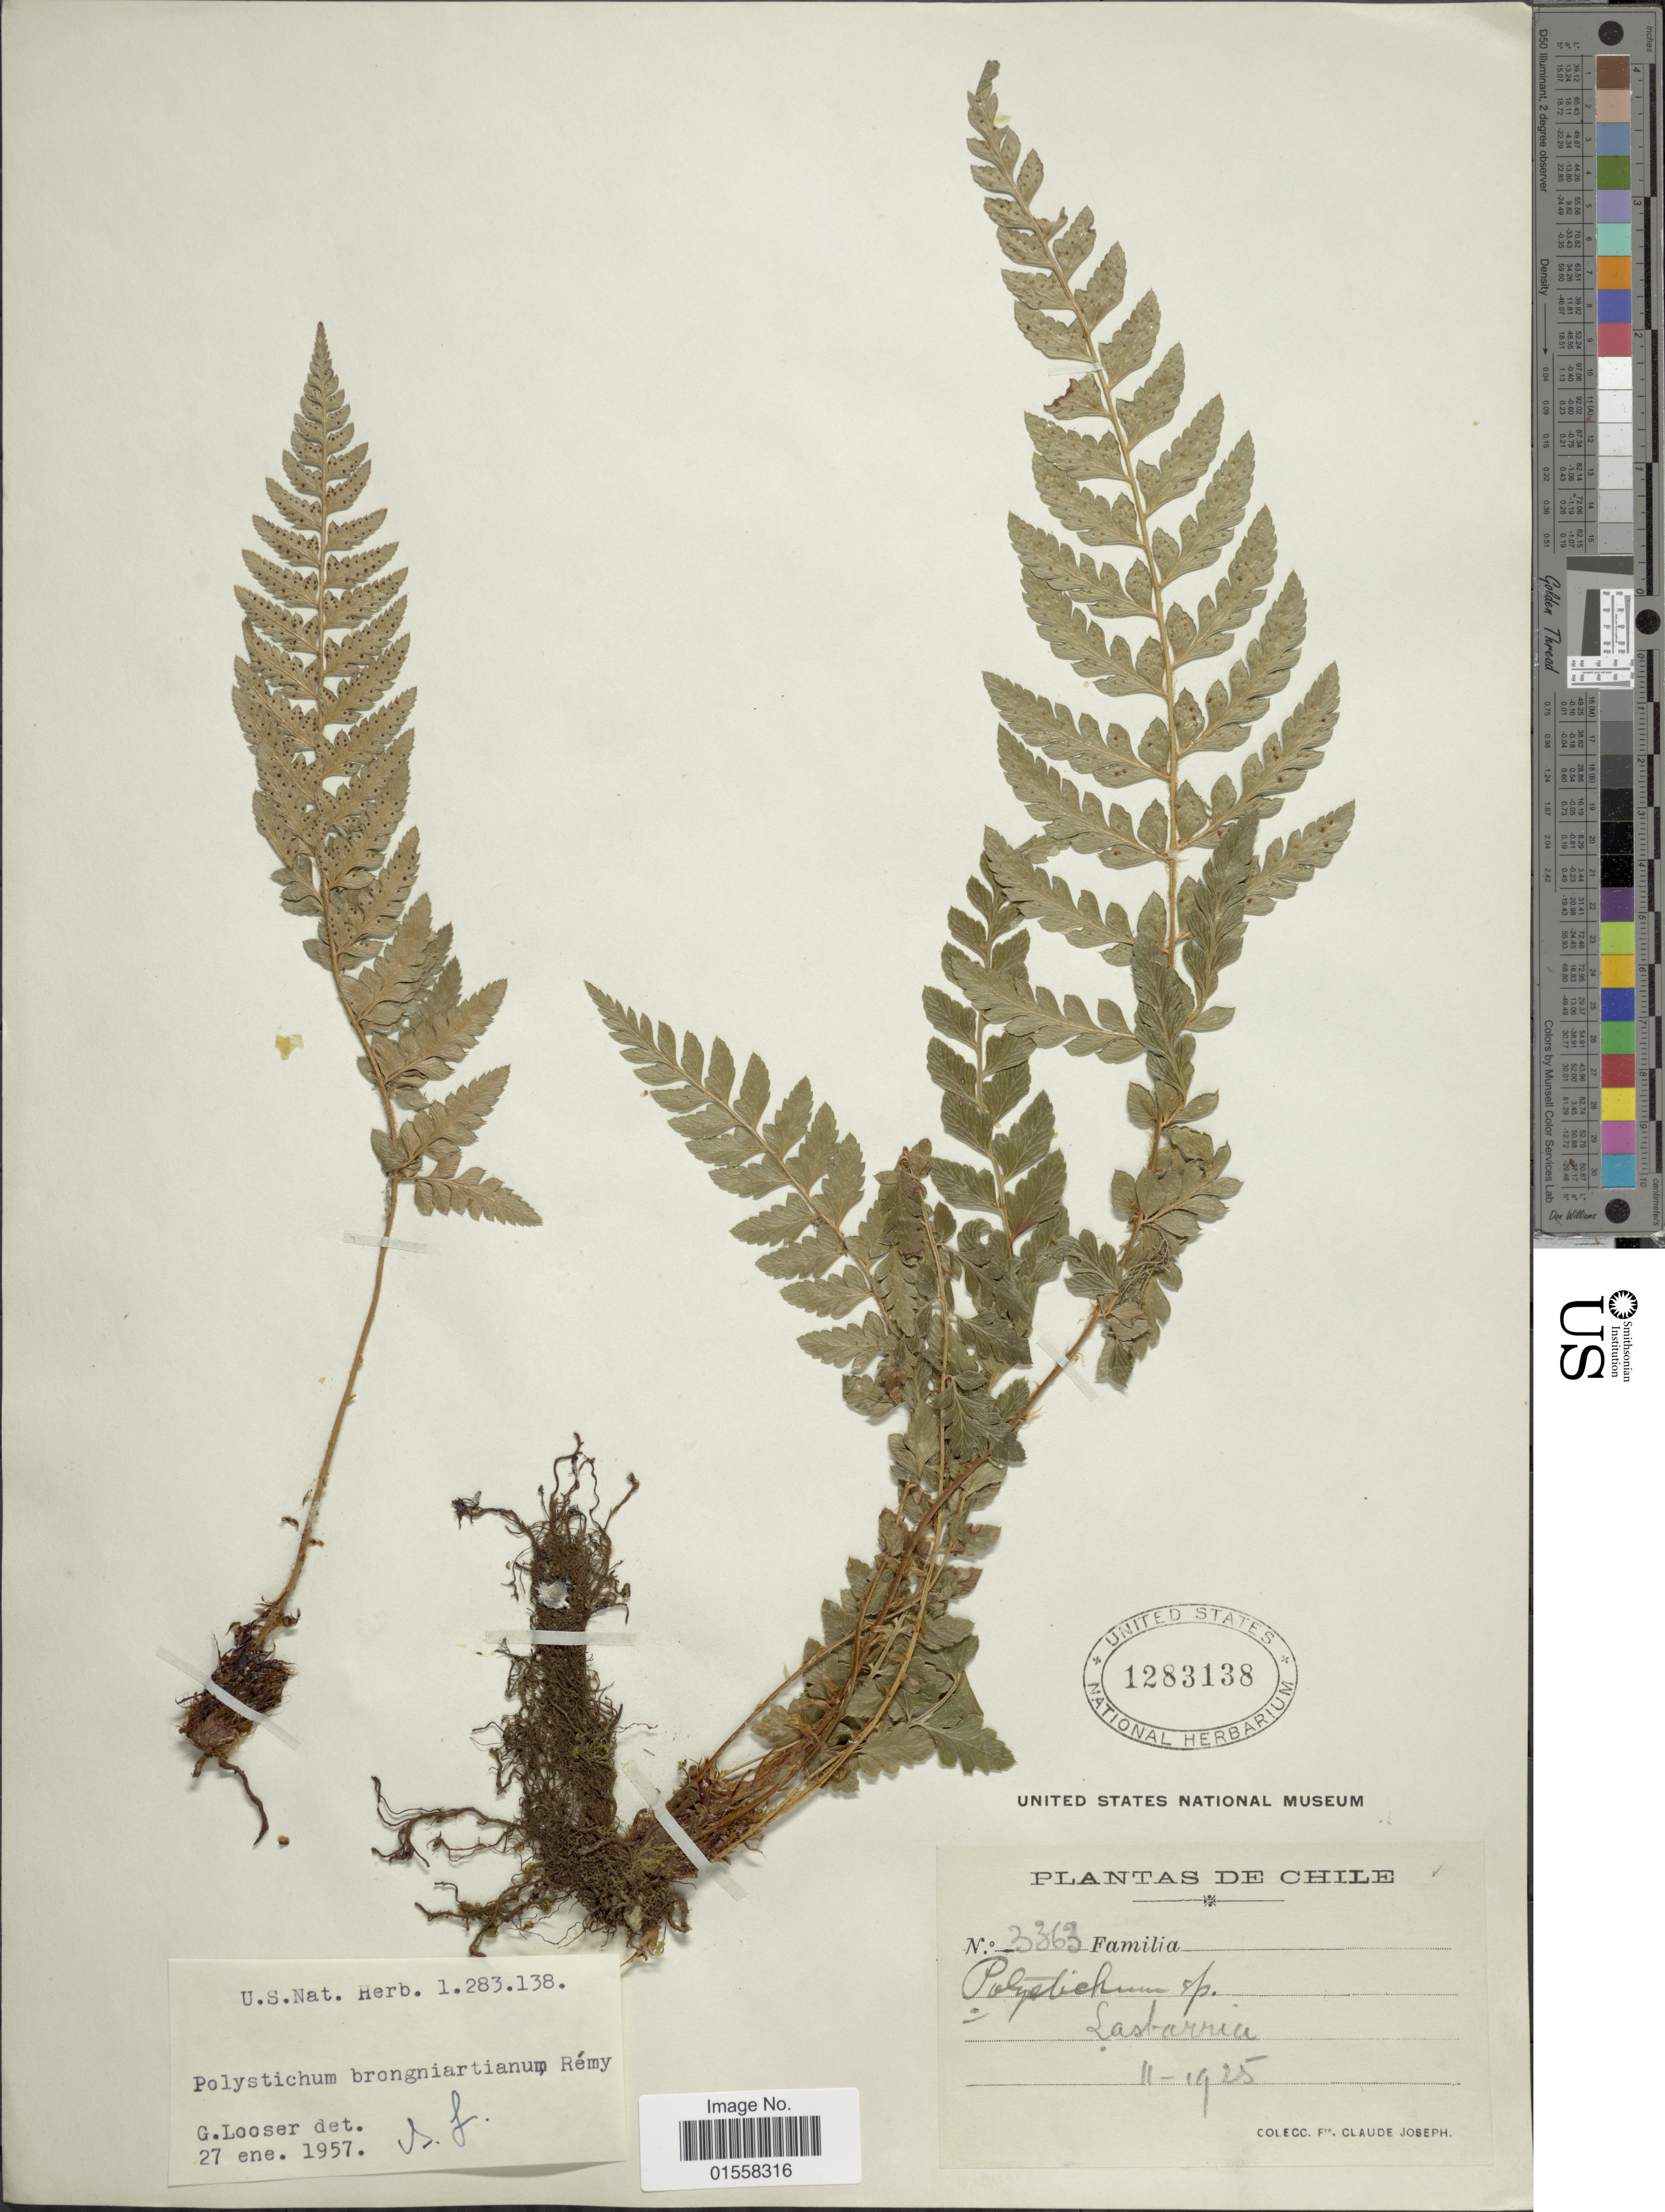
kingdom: Plantae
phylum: Tracheophyta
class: Polypodiopsida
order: Polypodiales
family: Dryopteridaceae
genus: Polystichum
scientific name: Polystichum brongiartianum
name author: Remy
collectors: Bro. Claude-Joseph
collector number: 3363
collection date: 1925-11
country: Chile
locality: Lastarria.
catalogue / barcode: US 1283138